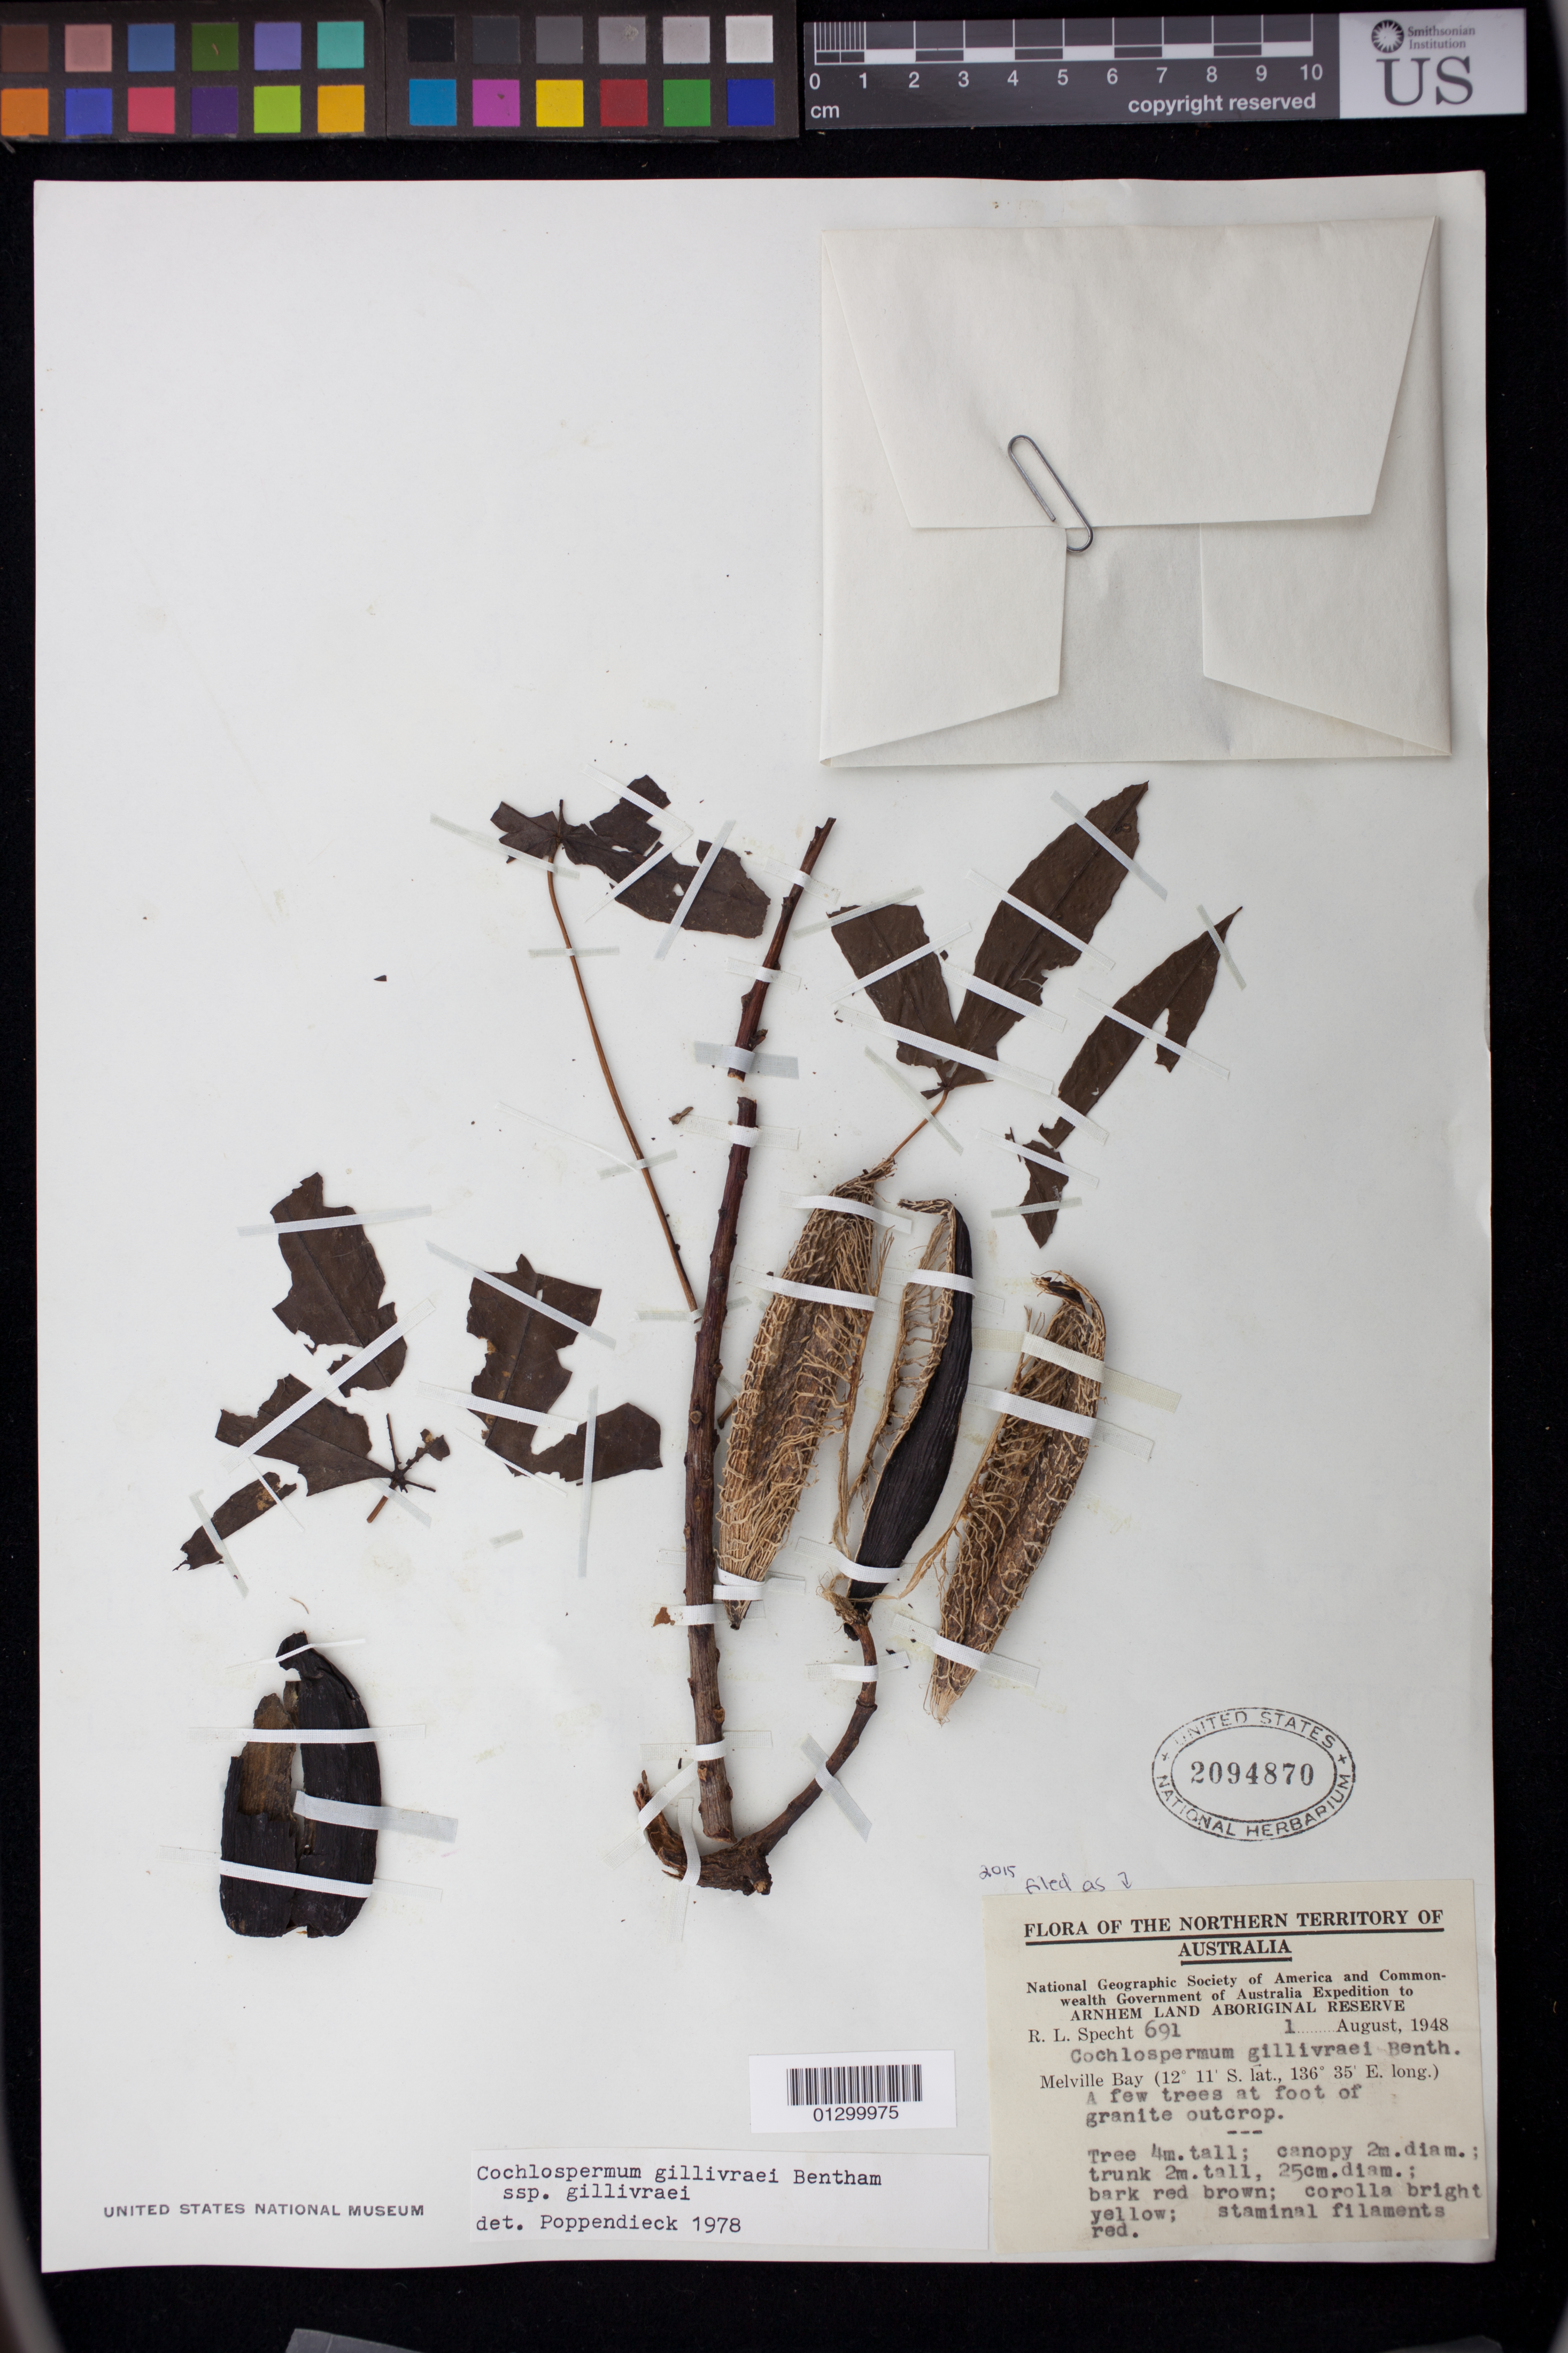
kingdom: Plantae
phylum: Tracheophyta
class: Magnoliopsida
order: Malvales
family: Cochlospermaceae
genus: Cochlospermum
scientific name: Cochlospermum gillivraei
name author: Benth.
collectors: R. L. Specht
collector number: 691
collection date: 1948-08-01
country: Australia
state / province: Northern Territory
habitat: A few trees at foot of granite outcrop.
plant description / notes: Tree 4 m. tall; canopy 2 m. diam.; trunk 2m. tall; 25 cm.diam.; bark red brown; corolla bright yellow; staminal filaments red.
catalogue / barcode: US 2094870